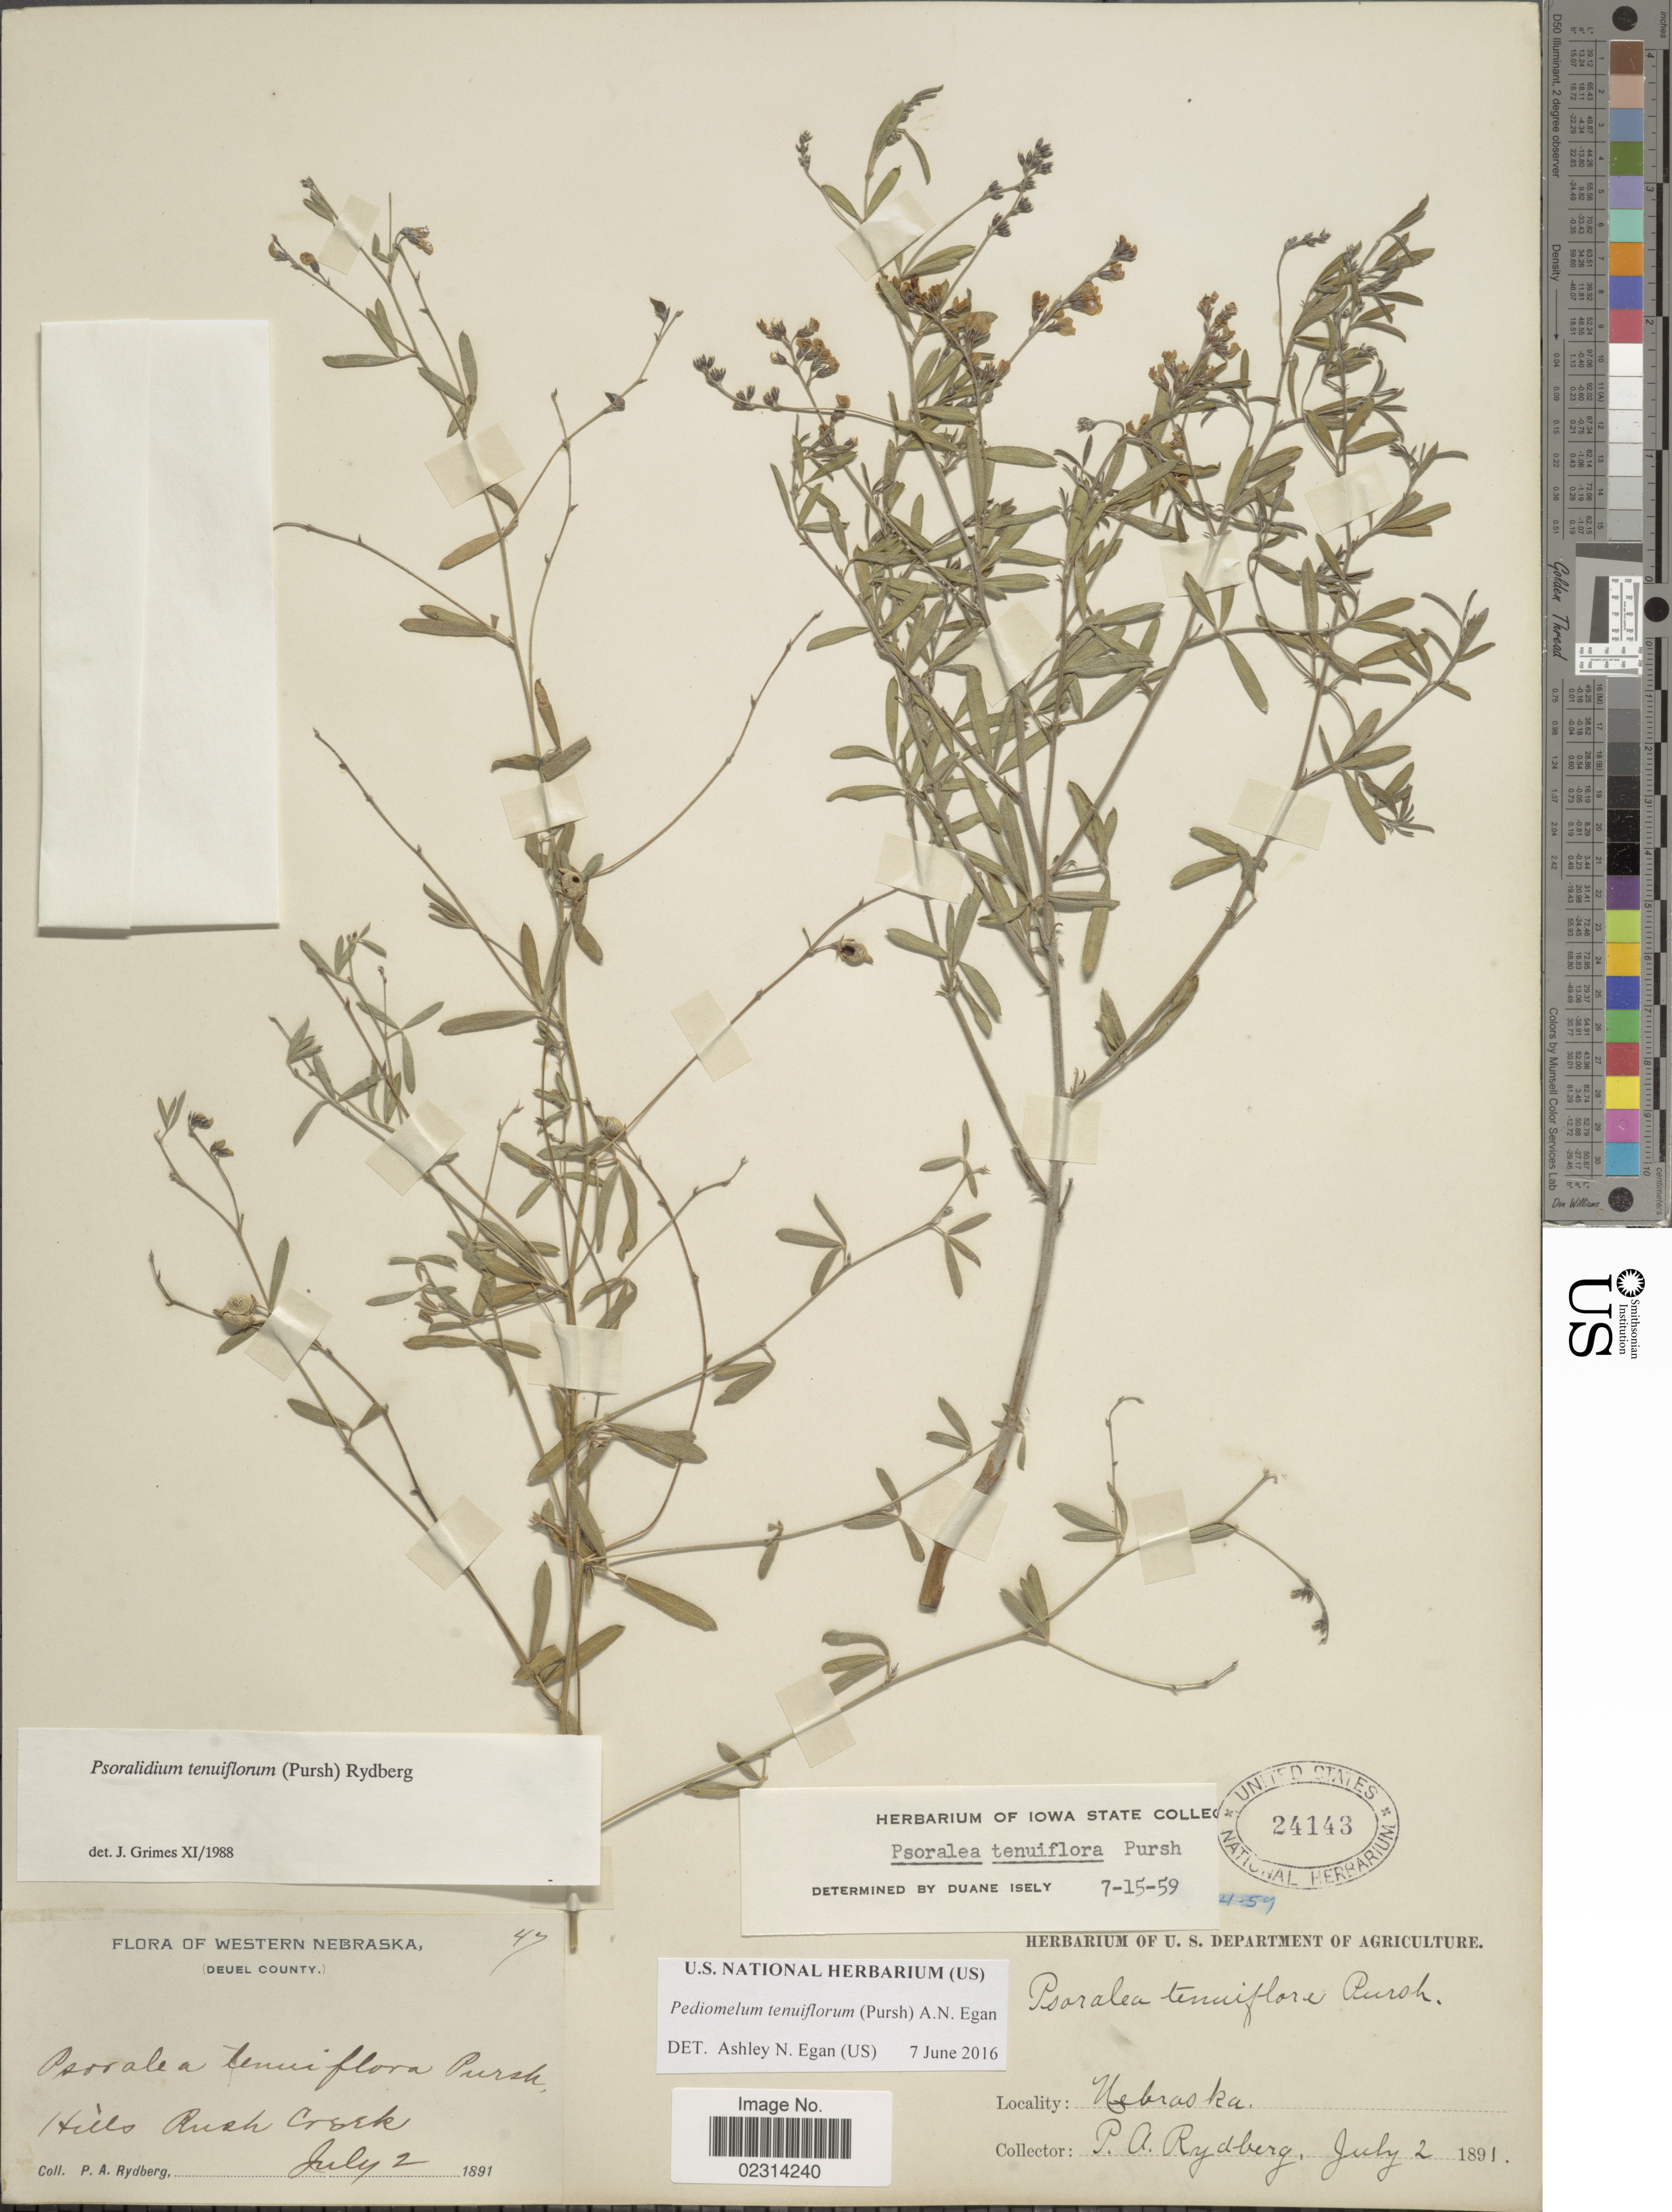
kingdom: Plantae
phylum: Tracheophyta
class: Magnoliopsida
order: Fabales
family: Fabaceae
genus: Psoralidium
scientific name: Psoralidium tenuiflorum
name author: (Pursh) Rydb.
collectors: P. A. Rydberg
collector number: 47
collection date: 1891-07-02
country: United States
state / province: Nebraska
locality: Western Nebraska. Deuel County. Hills Rush Creek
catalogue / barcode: US 24143